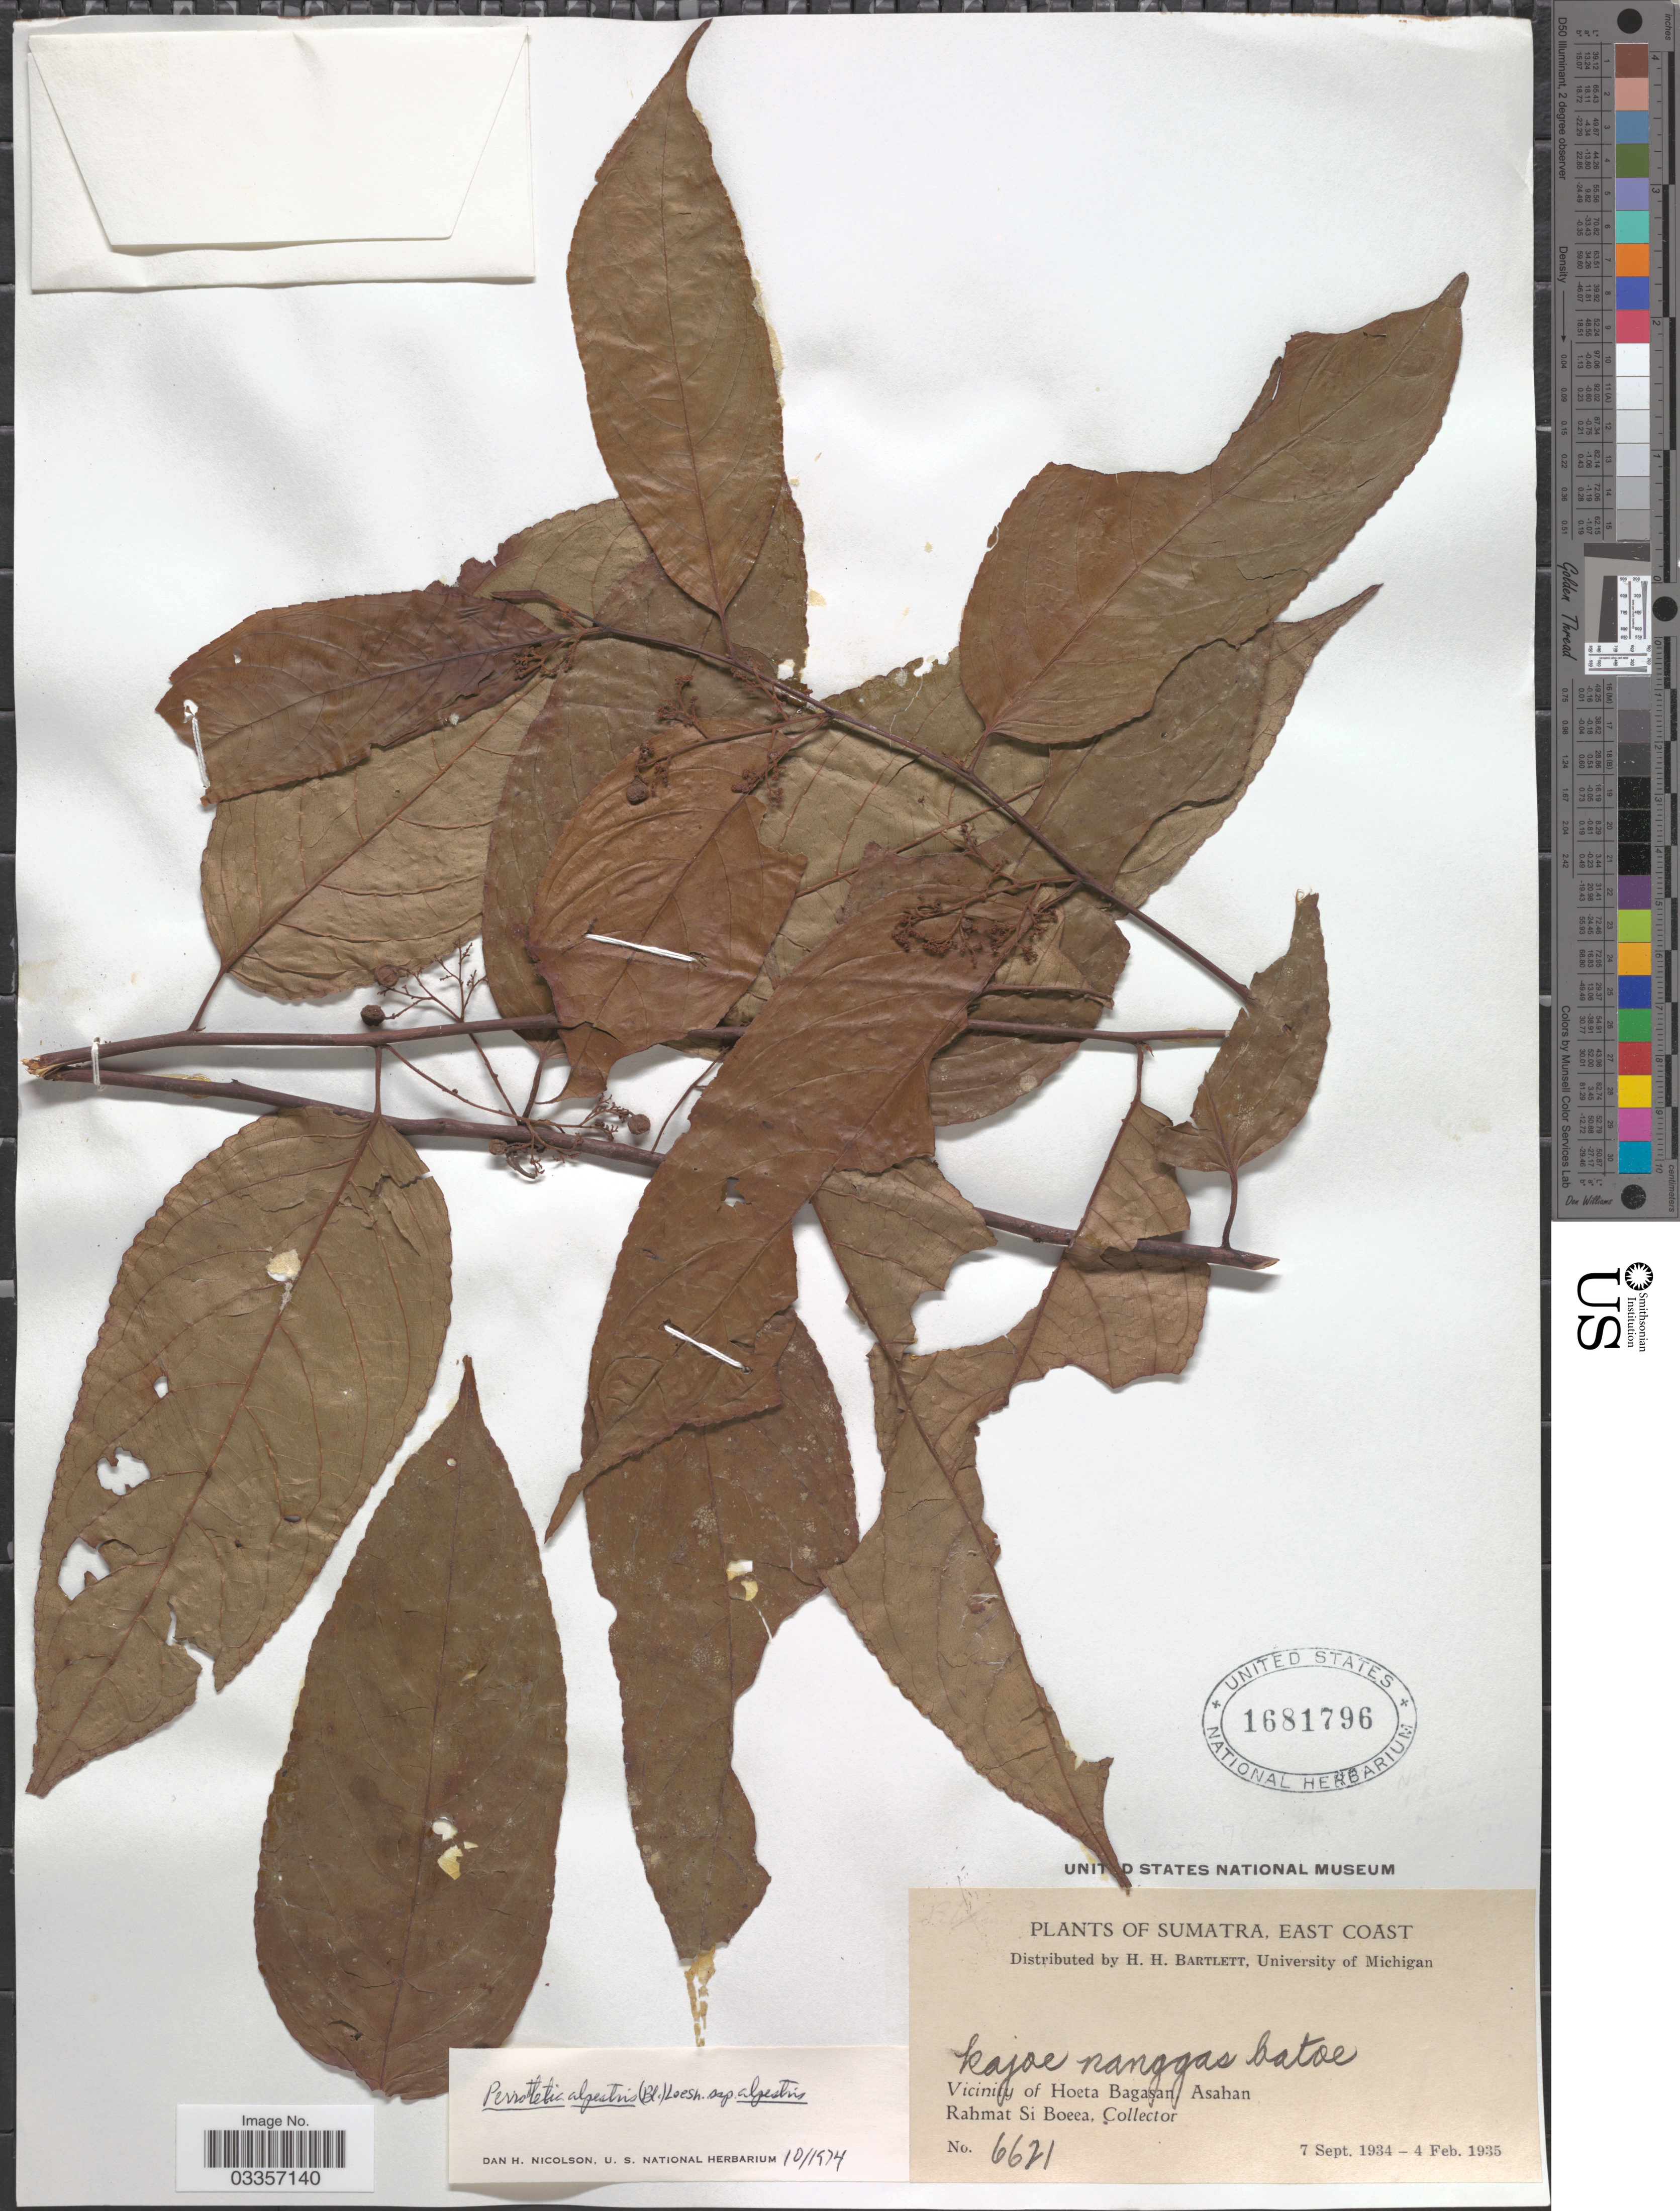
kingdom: Plantae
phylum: Tracheophyta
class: Magnoliopsida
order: Huerteales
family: Dipentodontaceae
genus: Perrottetia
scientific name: Perrottetia alpestris subsp. alpestris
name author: (Blume) Loes.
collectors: Rahmat Si Boeea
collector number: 6621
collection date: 1934-09-07/1935-02-04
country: Indonesia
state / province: Sumatra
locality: East Coast, Vicinity of Hoeta Bagasan, Asahan.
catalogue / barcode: US 1681796